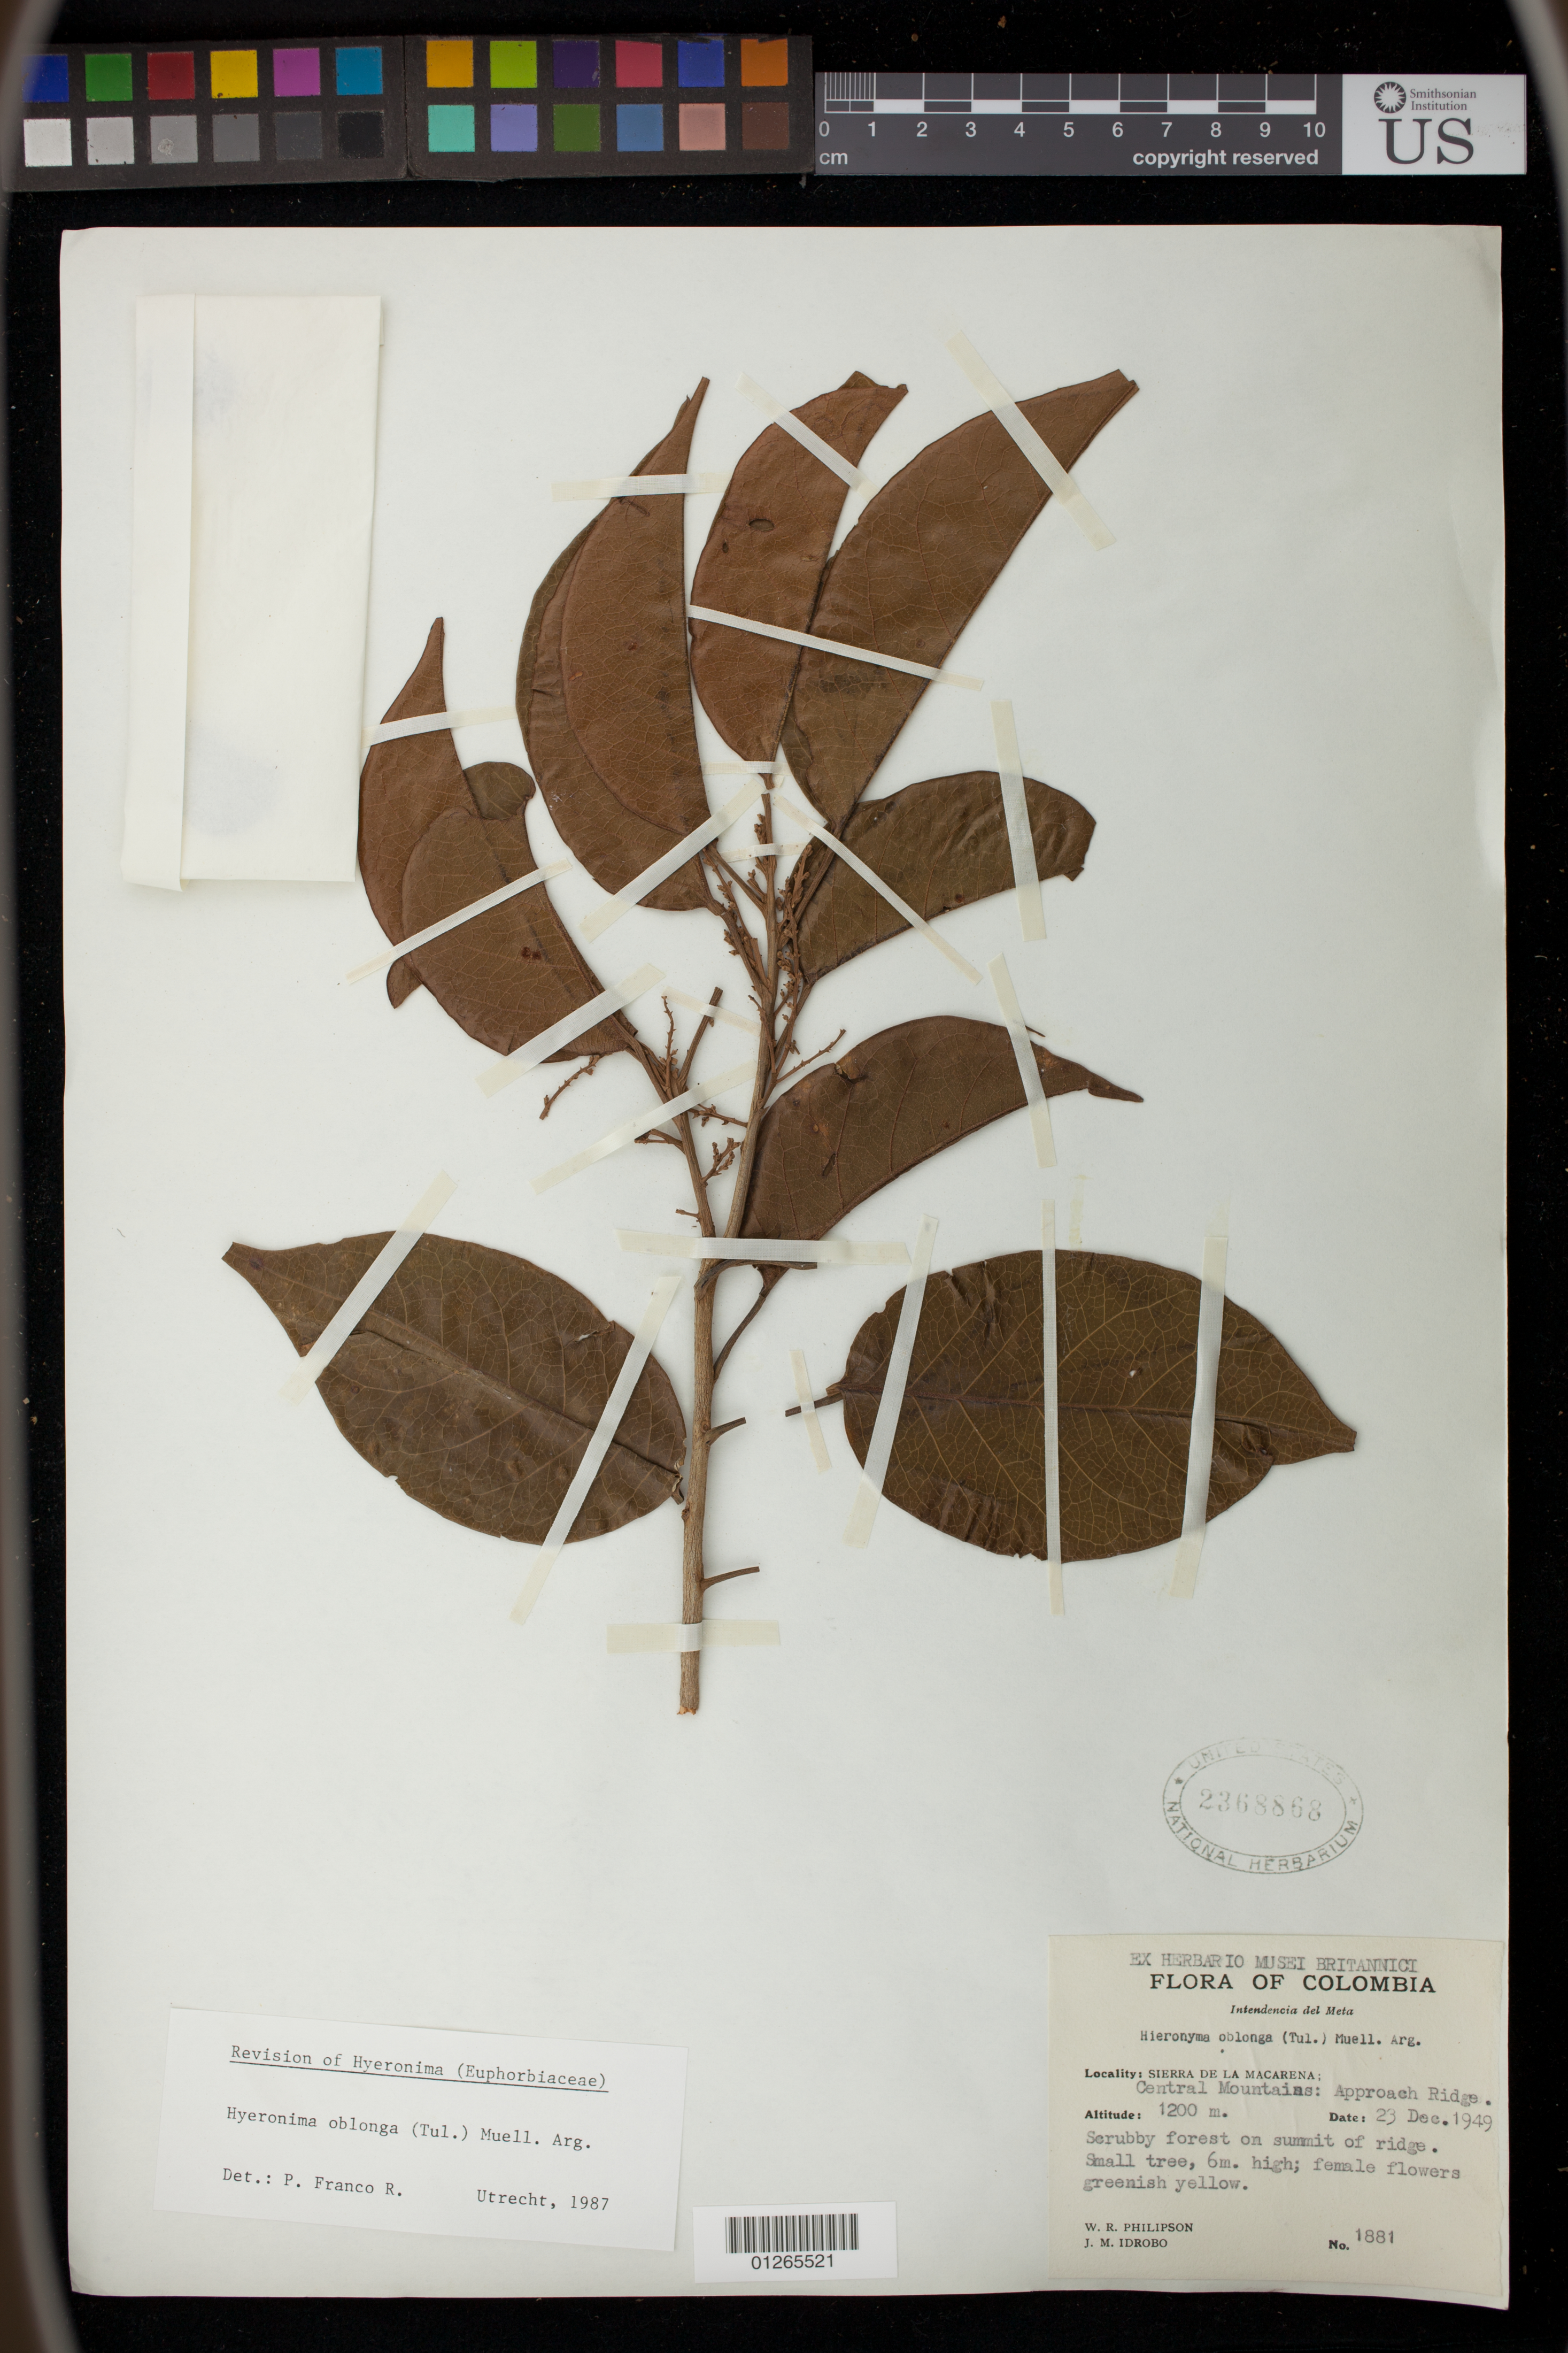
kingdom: Plantae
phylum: Tracheophyta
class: Magnoliopsida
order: Malpighiales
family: Phyllanthaceae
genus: Hieronyma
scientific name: Hieronyma oblonga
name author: (Tul.) Müll. Arg.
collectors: W. R. Philipson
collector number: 1881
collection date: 1949-12-23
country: Colombia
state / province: Meta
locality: Mataje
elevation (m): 1201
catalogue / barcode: US 2368868